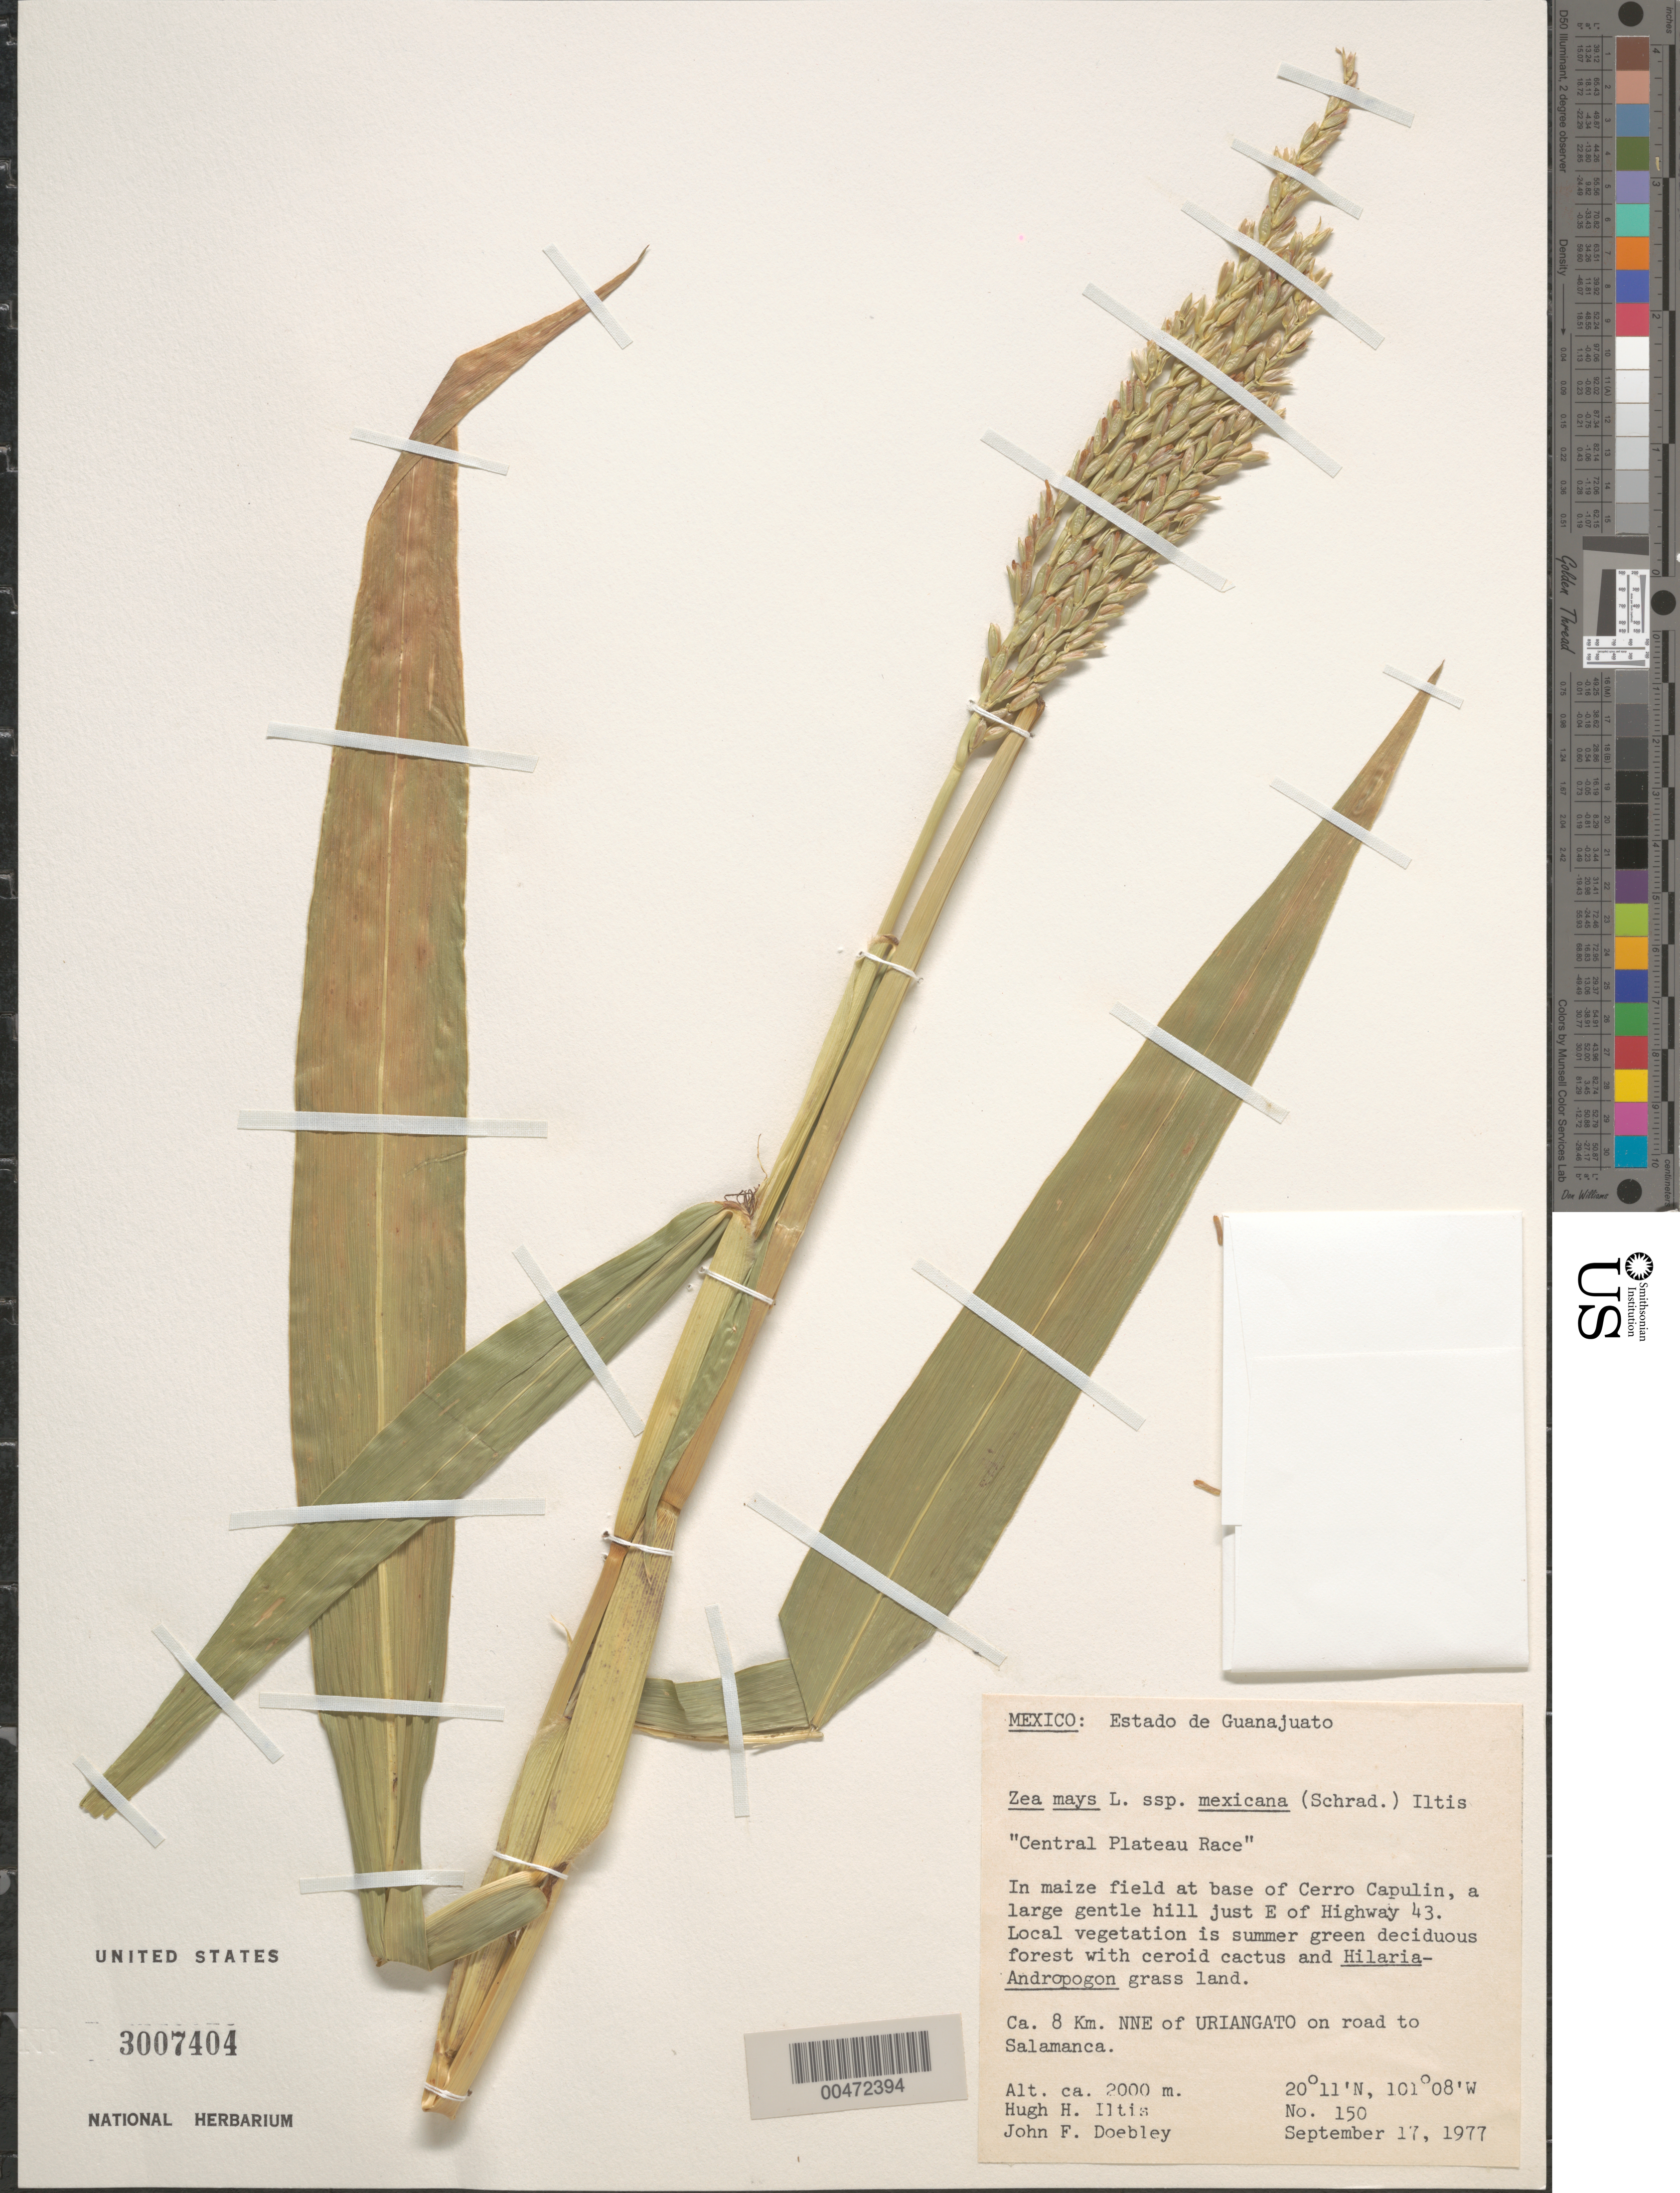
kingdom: Plantae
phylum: Tracheophyta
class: Liliopsida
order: Poales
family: Poaceae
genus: Zea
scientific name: Zea mays subsp. mexicana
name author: (Schrad.) Iltis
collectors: H. H. Iltis & J. F. Doebley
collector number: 150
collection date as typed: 17 Sep 1977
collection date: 1977-09-17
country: Mexico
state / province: Guanajuato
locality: At base of Cerro Capulin, just E of Hwy 43, ca. 8 km NNE of Uriangato on rd to Salamanca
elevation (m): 2000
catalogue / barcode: US 3007404